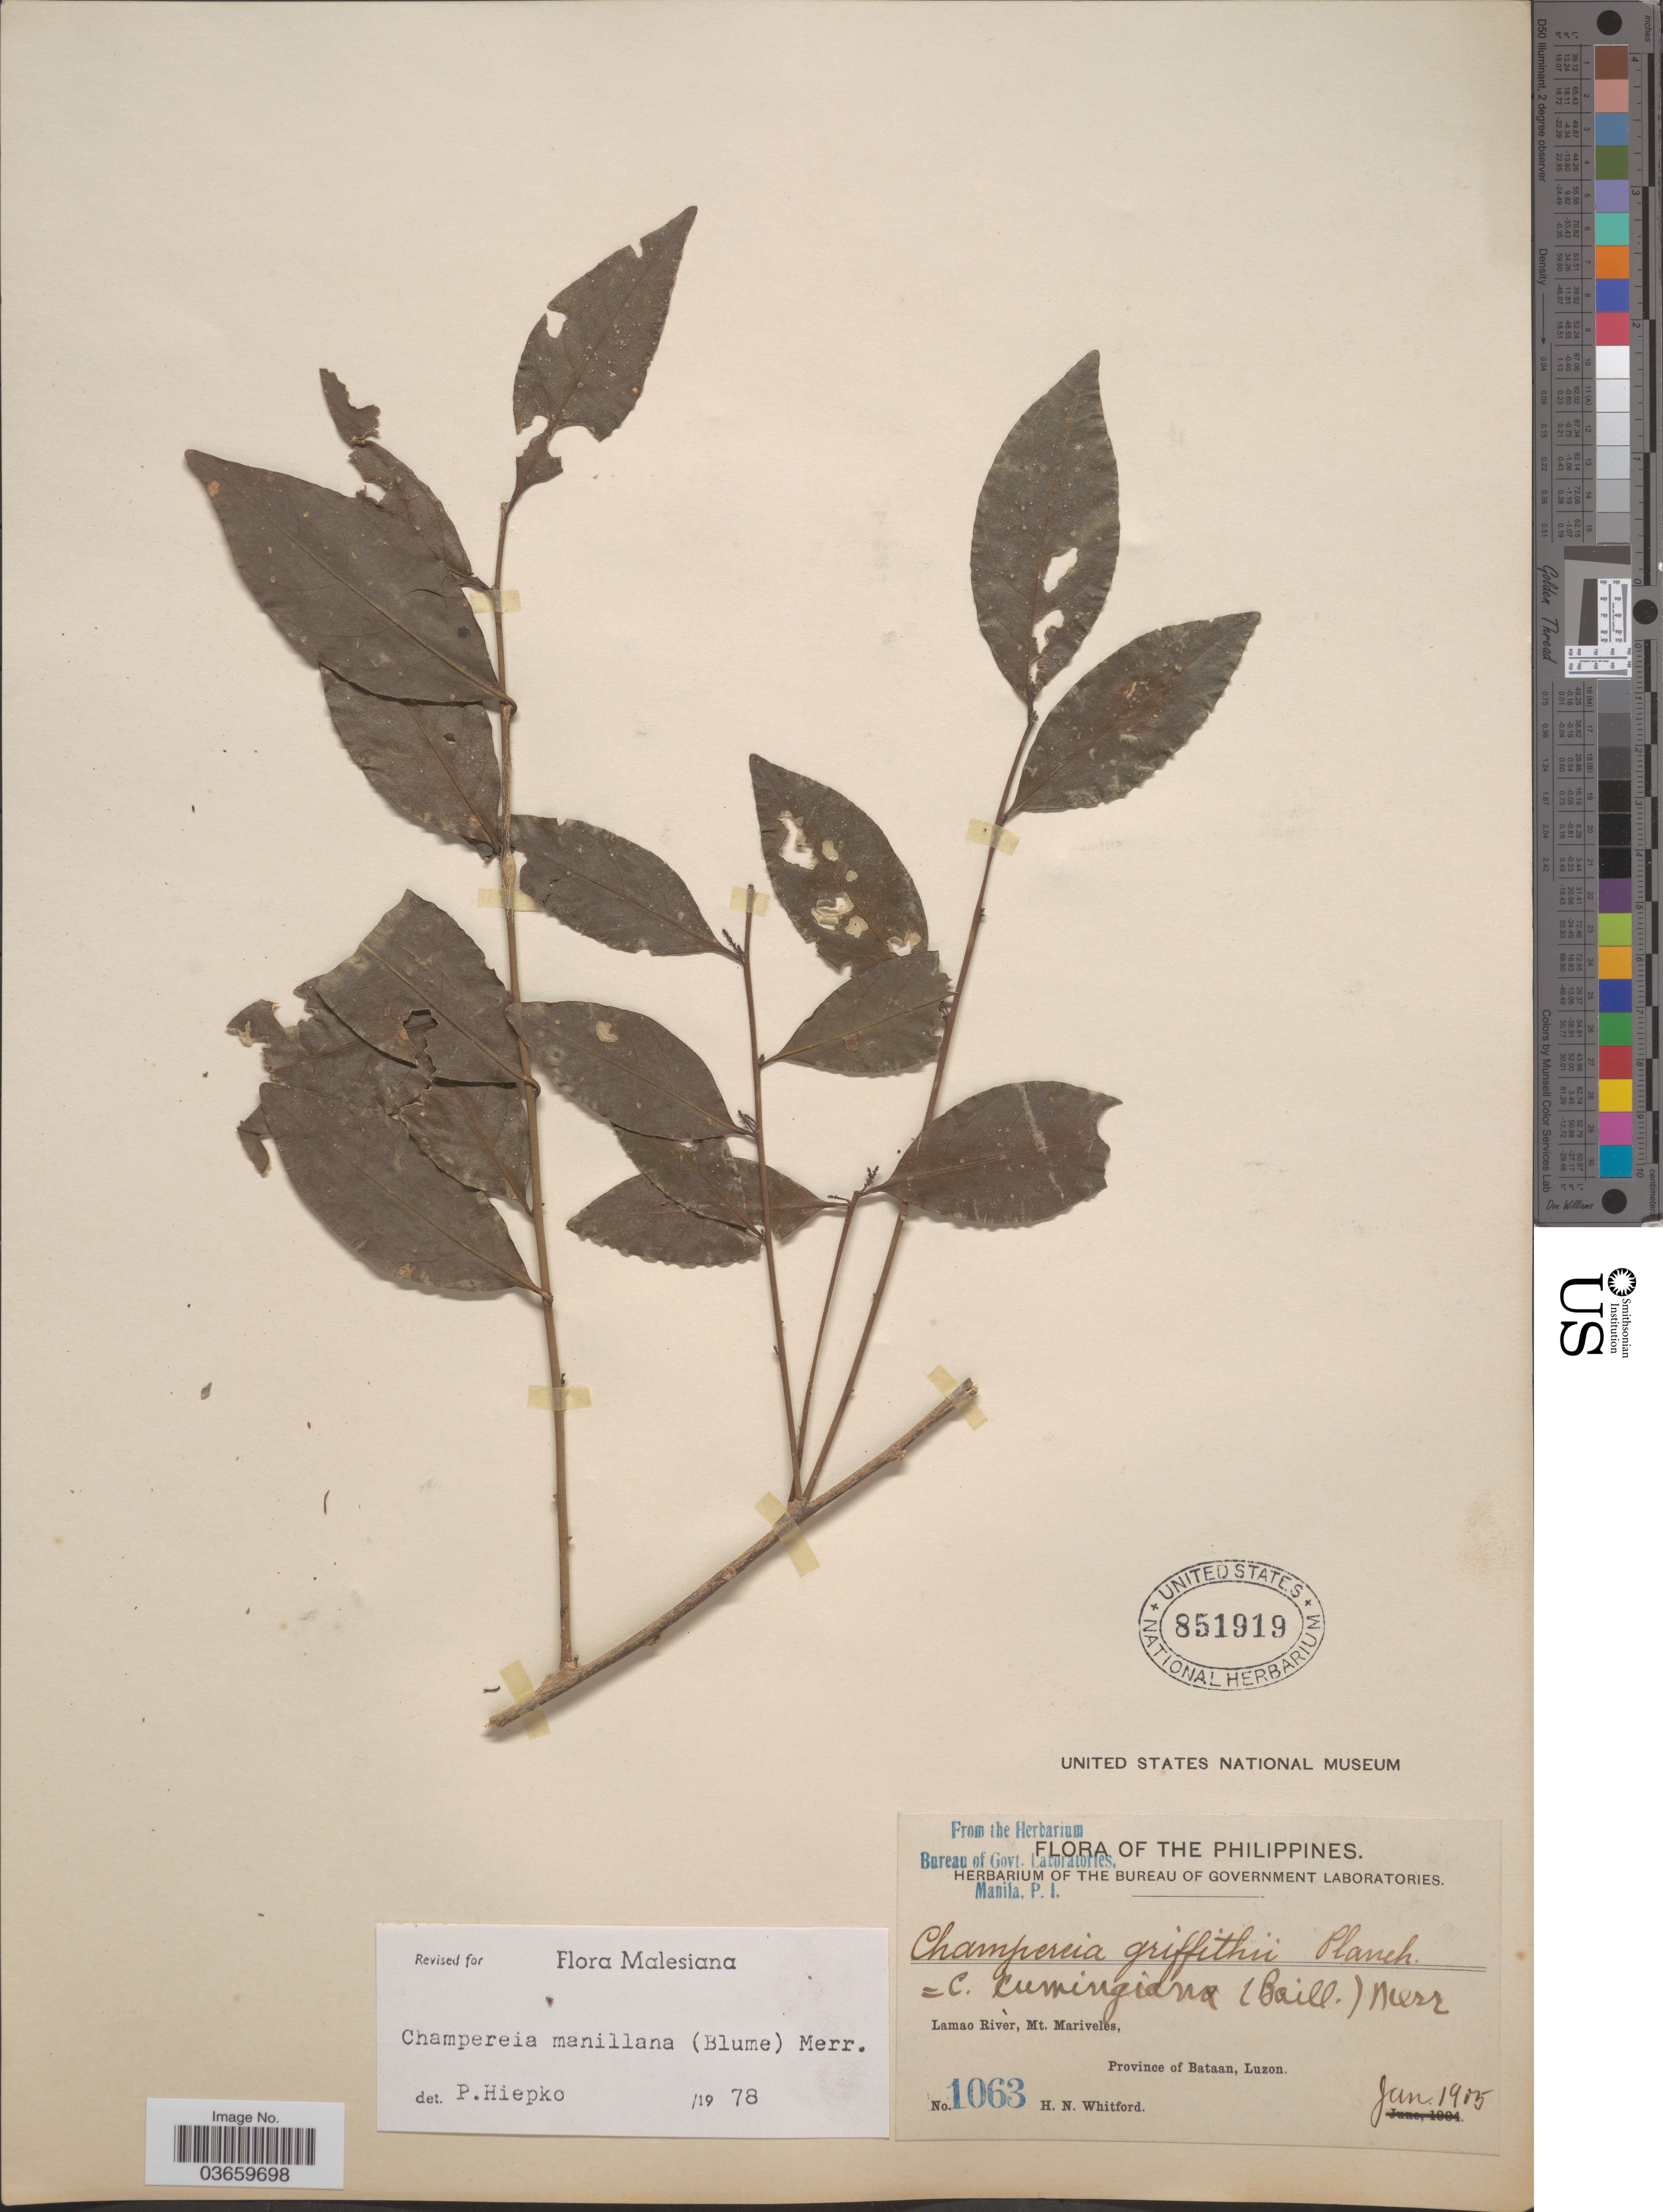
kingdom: Plantae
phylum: Tracheophyta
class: Magnoliopsida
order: Santalales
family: Opiliaceae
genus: Champereia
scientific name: Champereia manillana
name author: (Blume) Merr.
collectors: H. N. Whitford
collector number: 1063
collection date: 1905-01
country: Philippines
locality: Lamao River, Mt. Mariveles, Province of Bataan, Luzon.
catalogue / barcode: US 851919